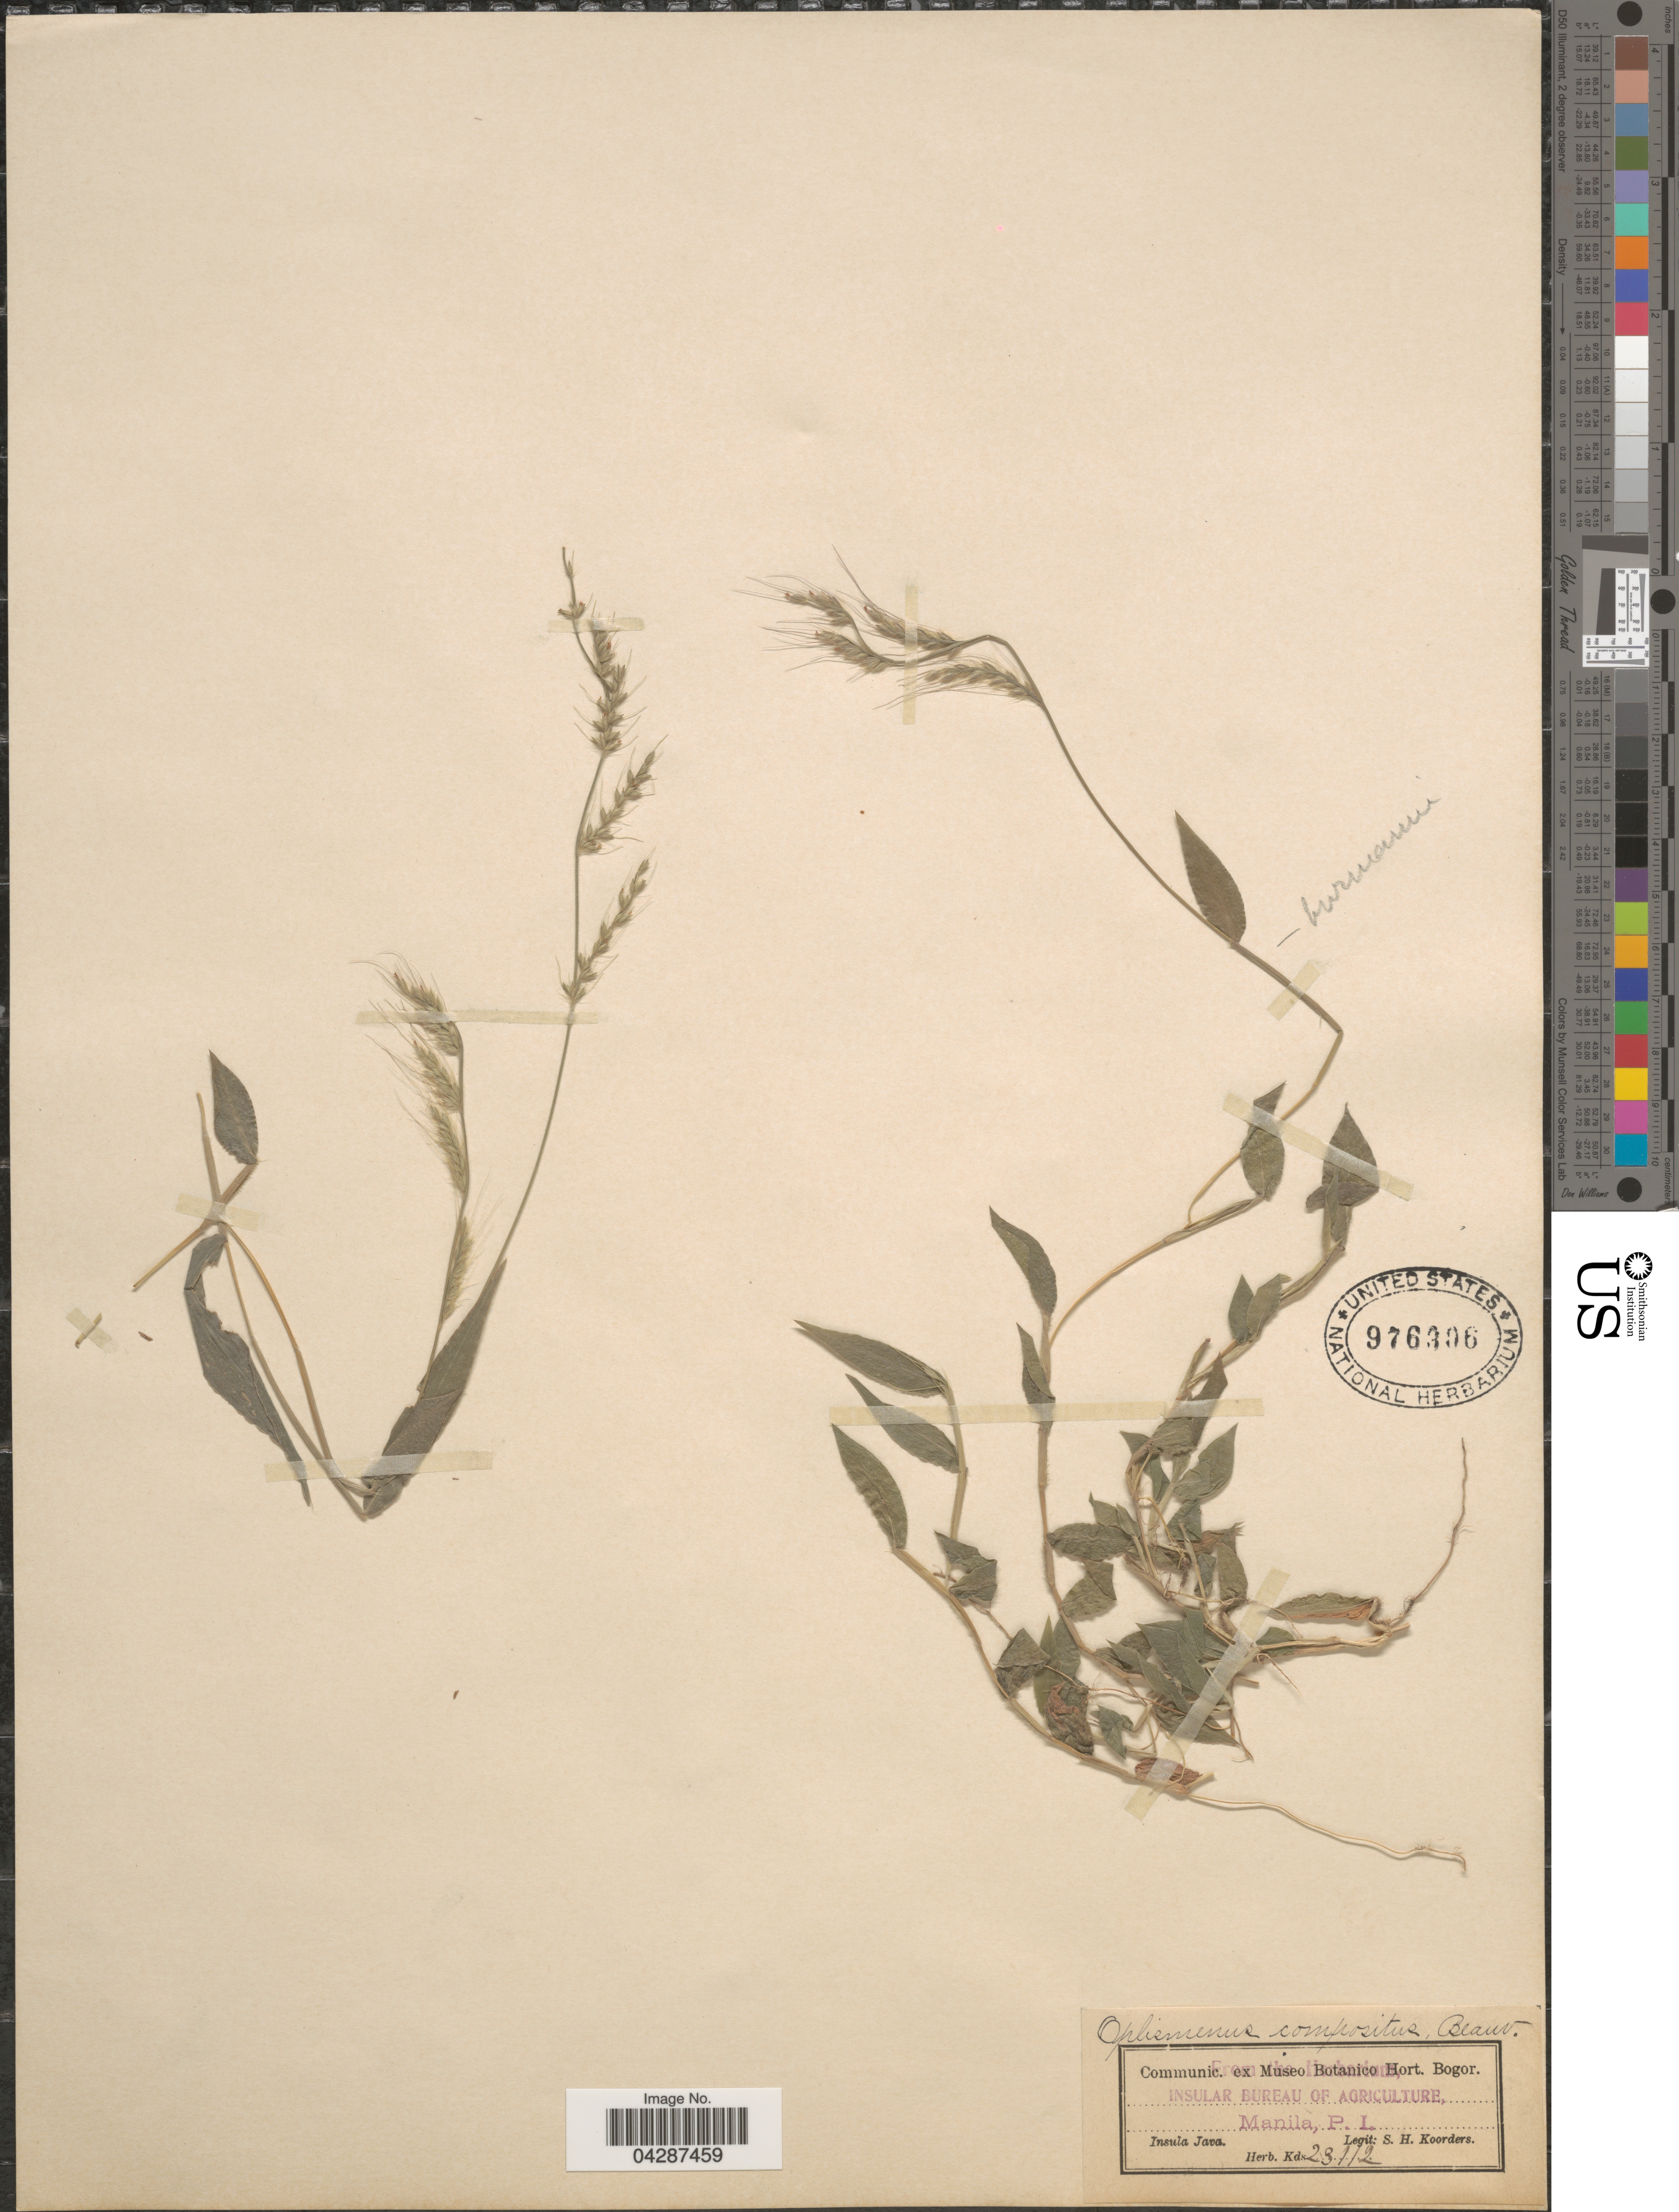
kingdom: Plantae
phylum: Tracheophyta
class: Liliopsida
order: Poales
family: Poaceae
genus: Oplismenus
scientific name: Oplismenus compositus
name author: (L.) P. Beauv.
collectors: S. H. Koorders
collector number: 23112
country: Indonesia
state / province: Java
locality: Insula Java.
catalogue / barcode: US 976396